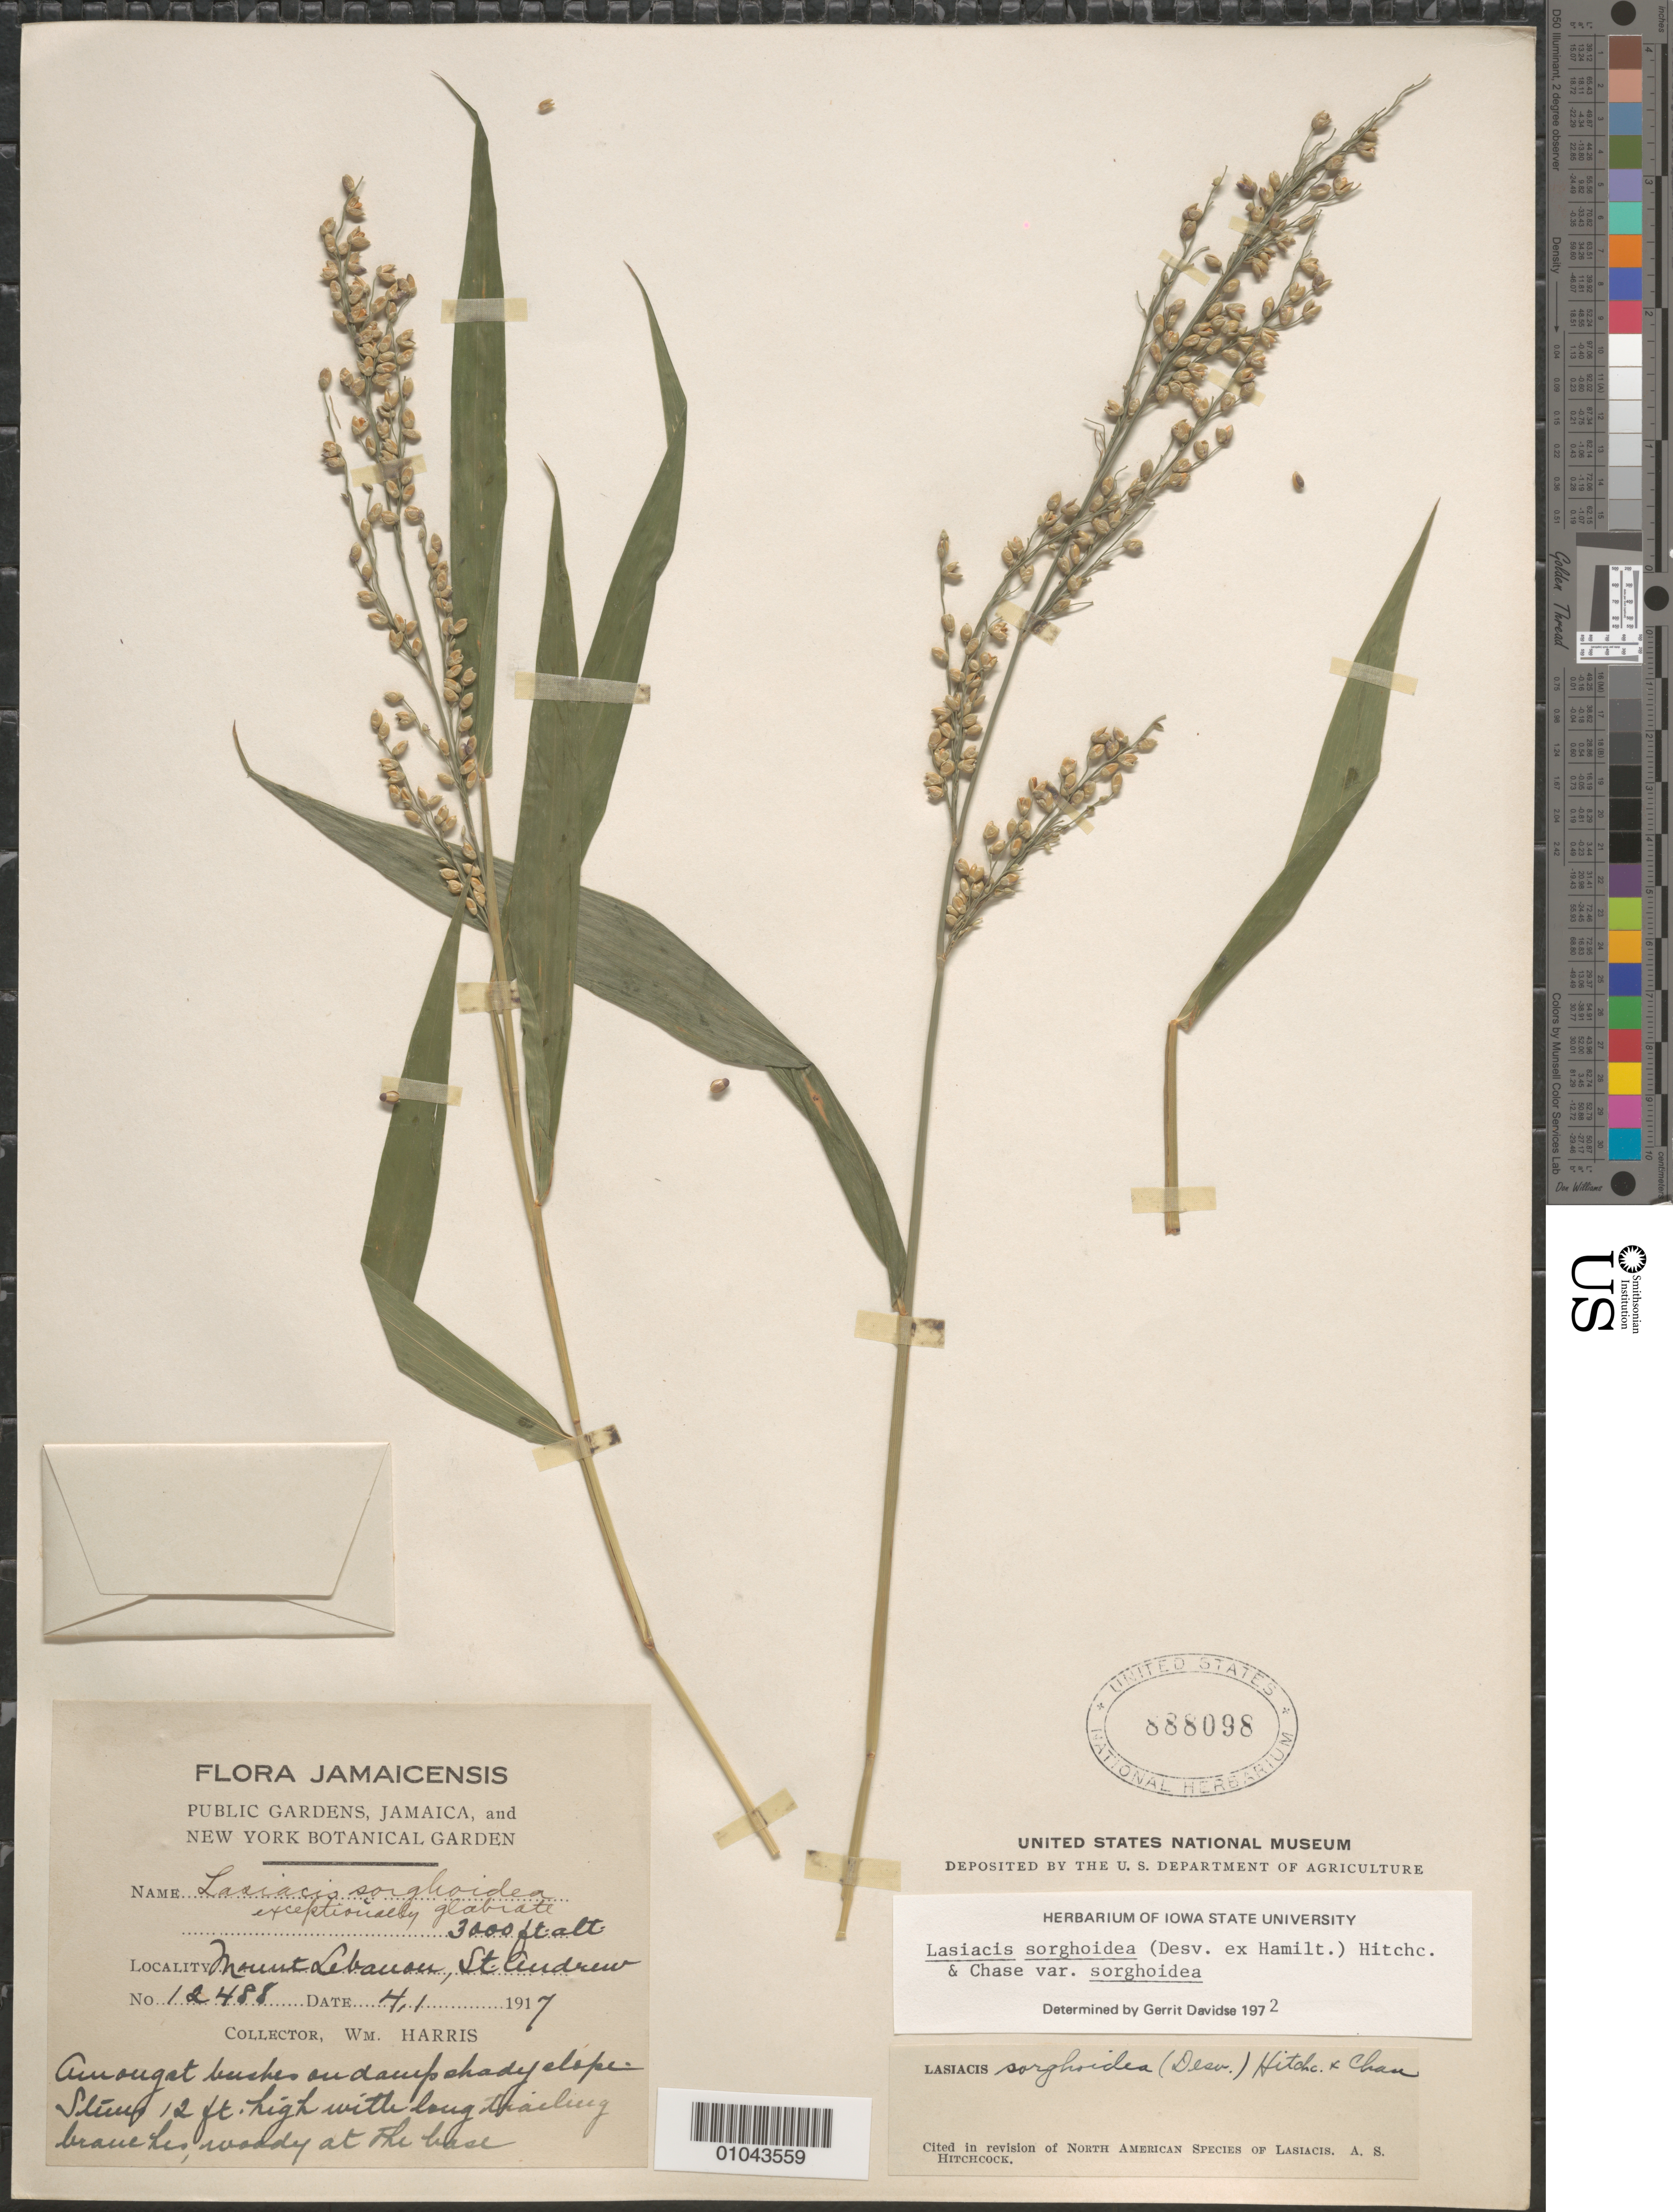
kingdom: Plantae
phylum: Tracheophyta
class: Liliopsida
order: Poales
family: Poaceae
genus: Lasiacis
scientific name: Lasiacis sorghoidea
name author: (Desv. ex Ham.) Hitchc. & Chase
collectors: W. Harris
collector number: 12488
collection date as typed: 04 Jan 1917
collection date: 1917-01-04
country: Jamaica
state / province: Saint Andrew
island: Jamaica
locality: Mount Lebanon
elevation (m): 914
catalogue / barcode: US 888098